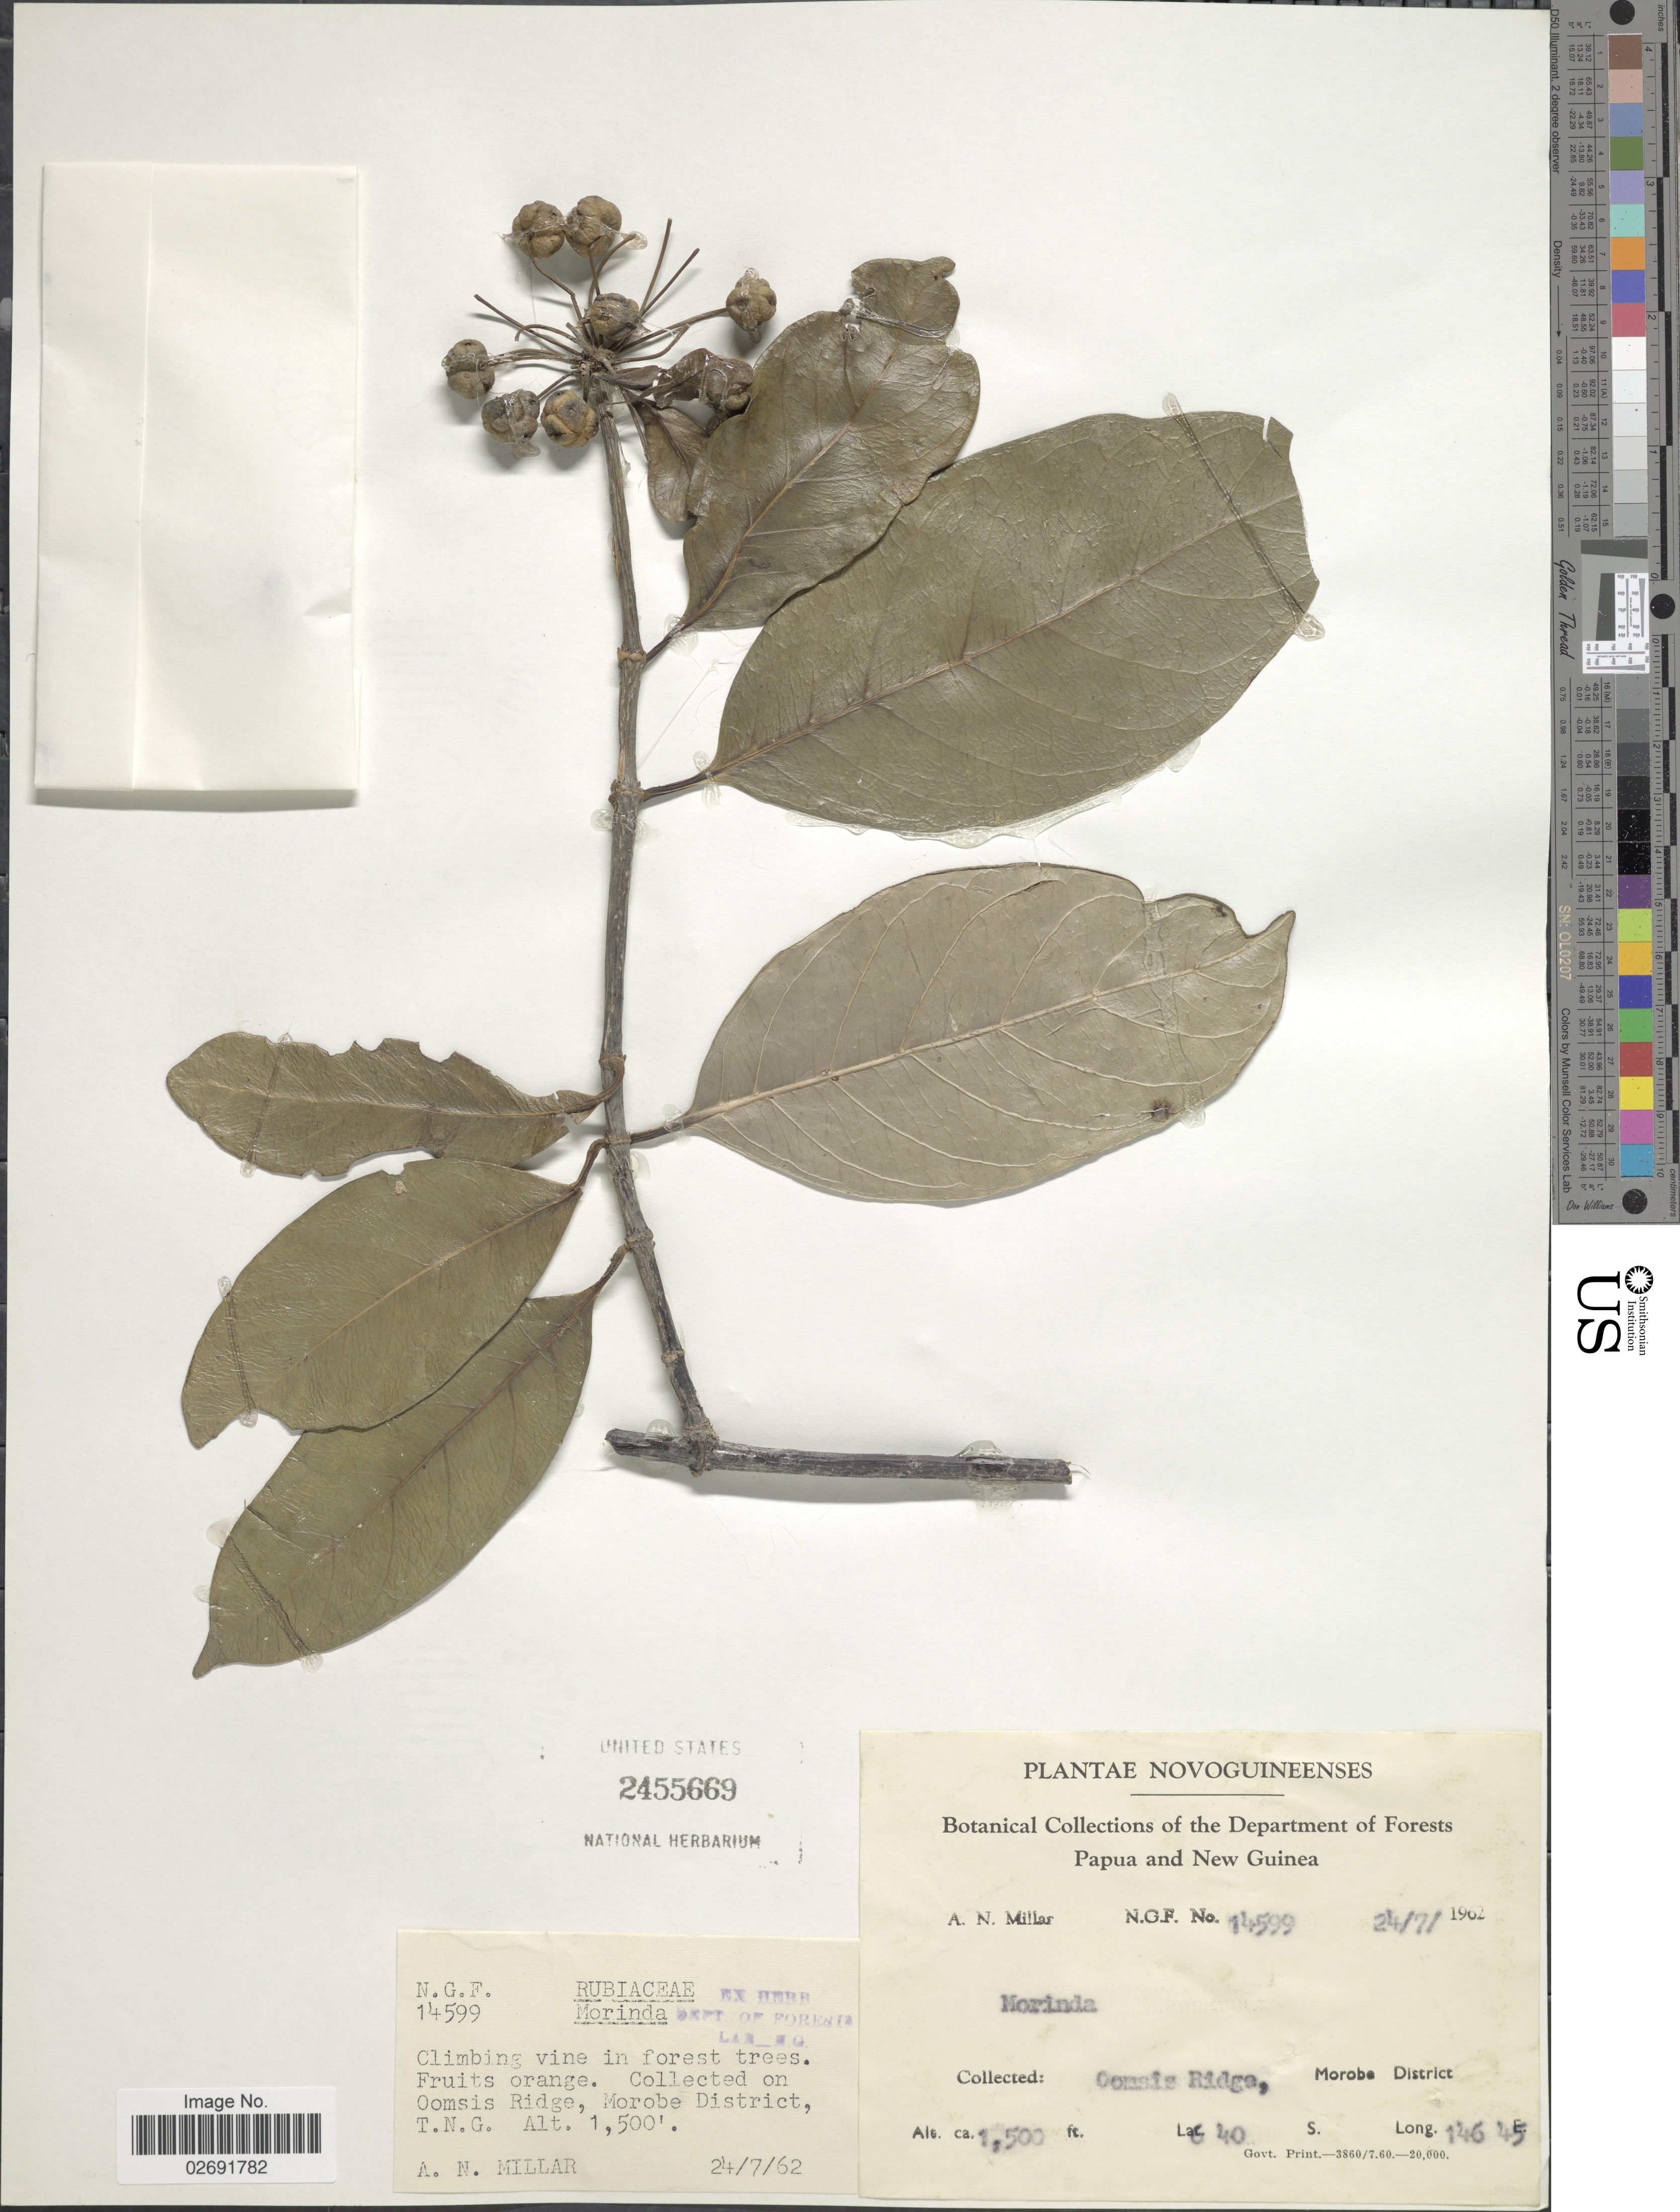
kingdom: Plantae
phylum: Tracheophyta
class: Magnoliopsida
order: Gentianales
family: Rubiaceae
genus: Gynochthodes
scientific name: Gynochthodes sp.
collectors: A. Millar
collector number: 14599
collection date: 1962-07-24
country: Papua New Guinea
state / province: Morobe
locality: Novoguineenses. Papua and New Guinea. Oomsis Ridge, Morobe District, T.N.G.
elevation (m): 457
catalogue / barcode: US 2455669